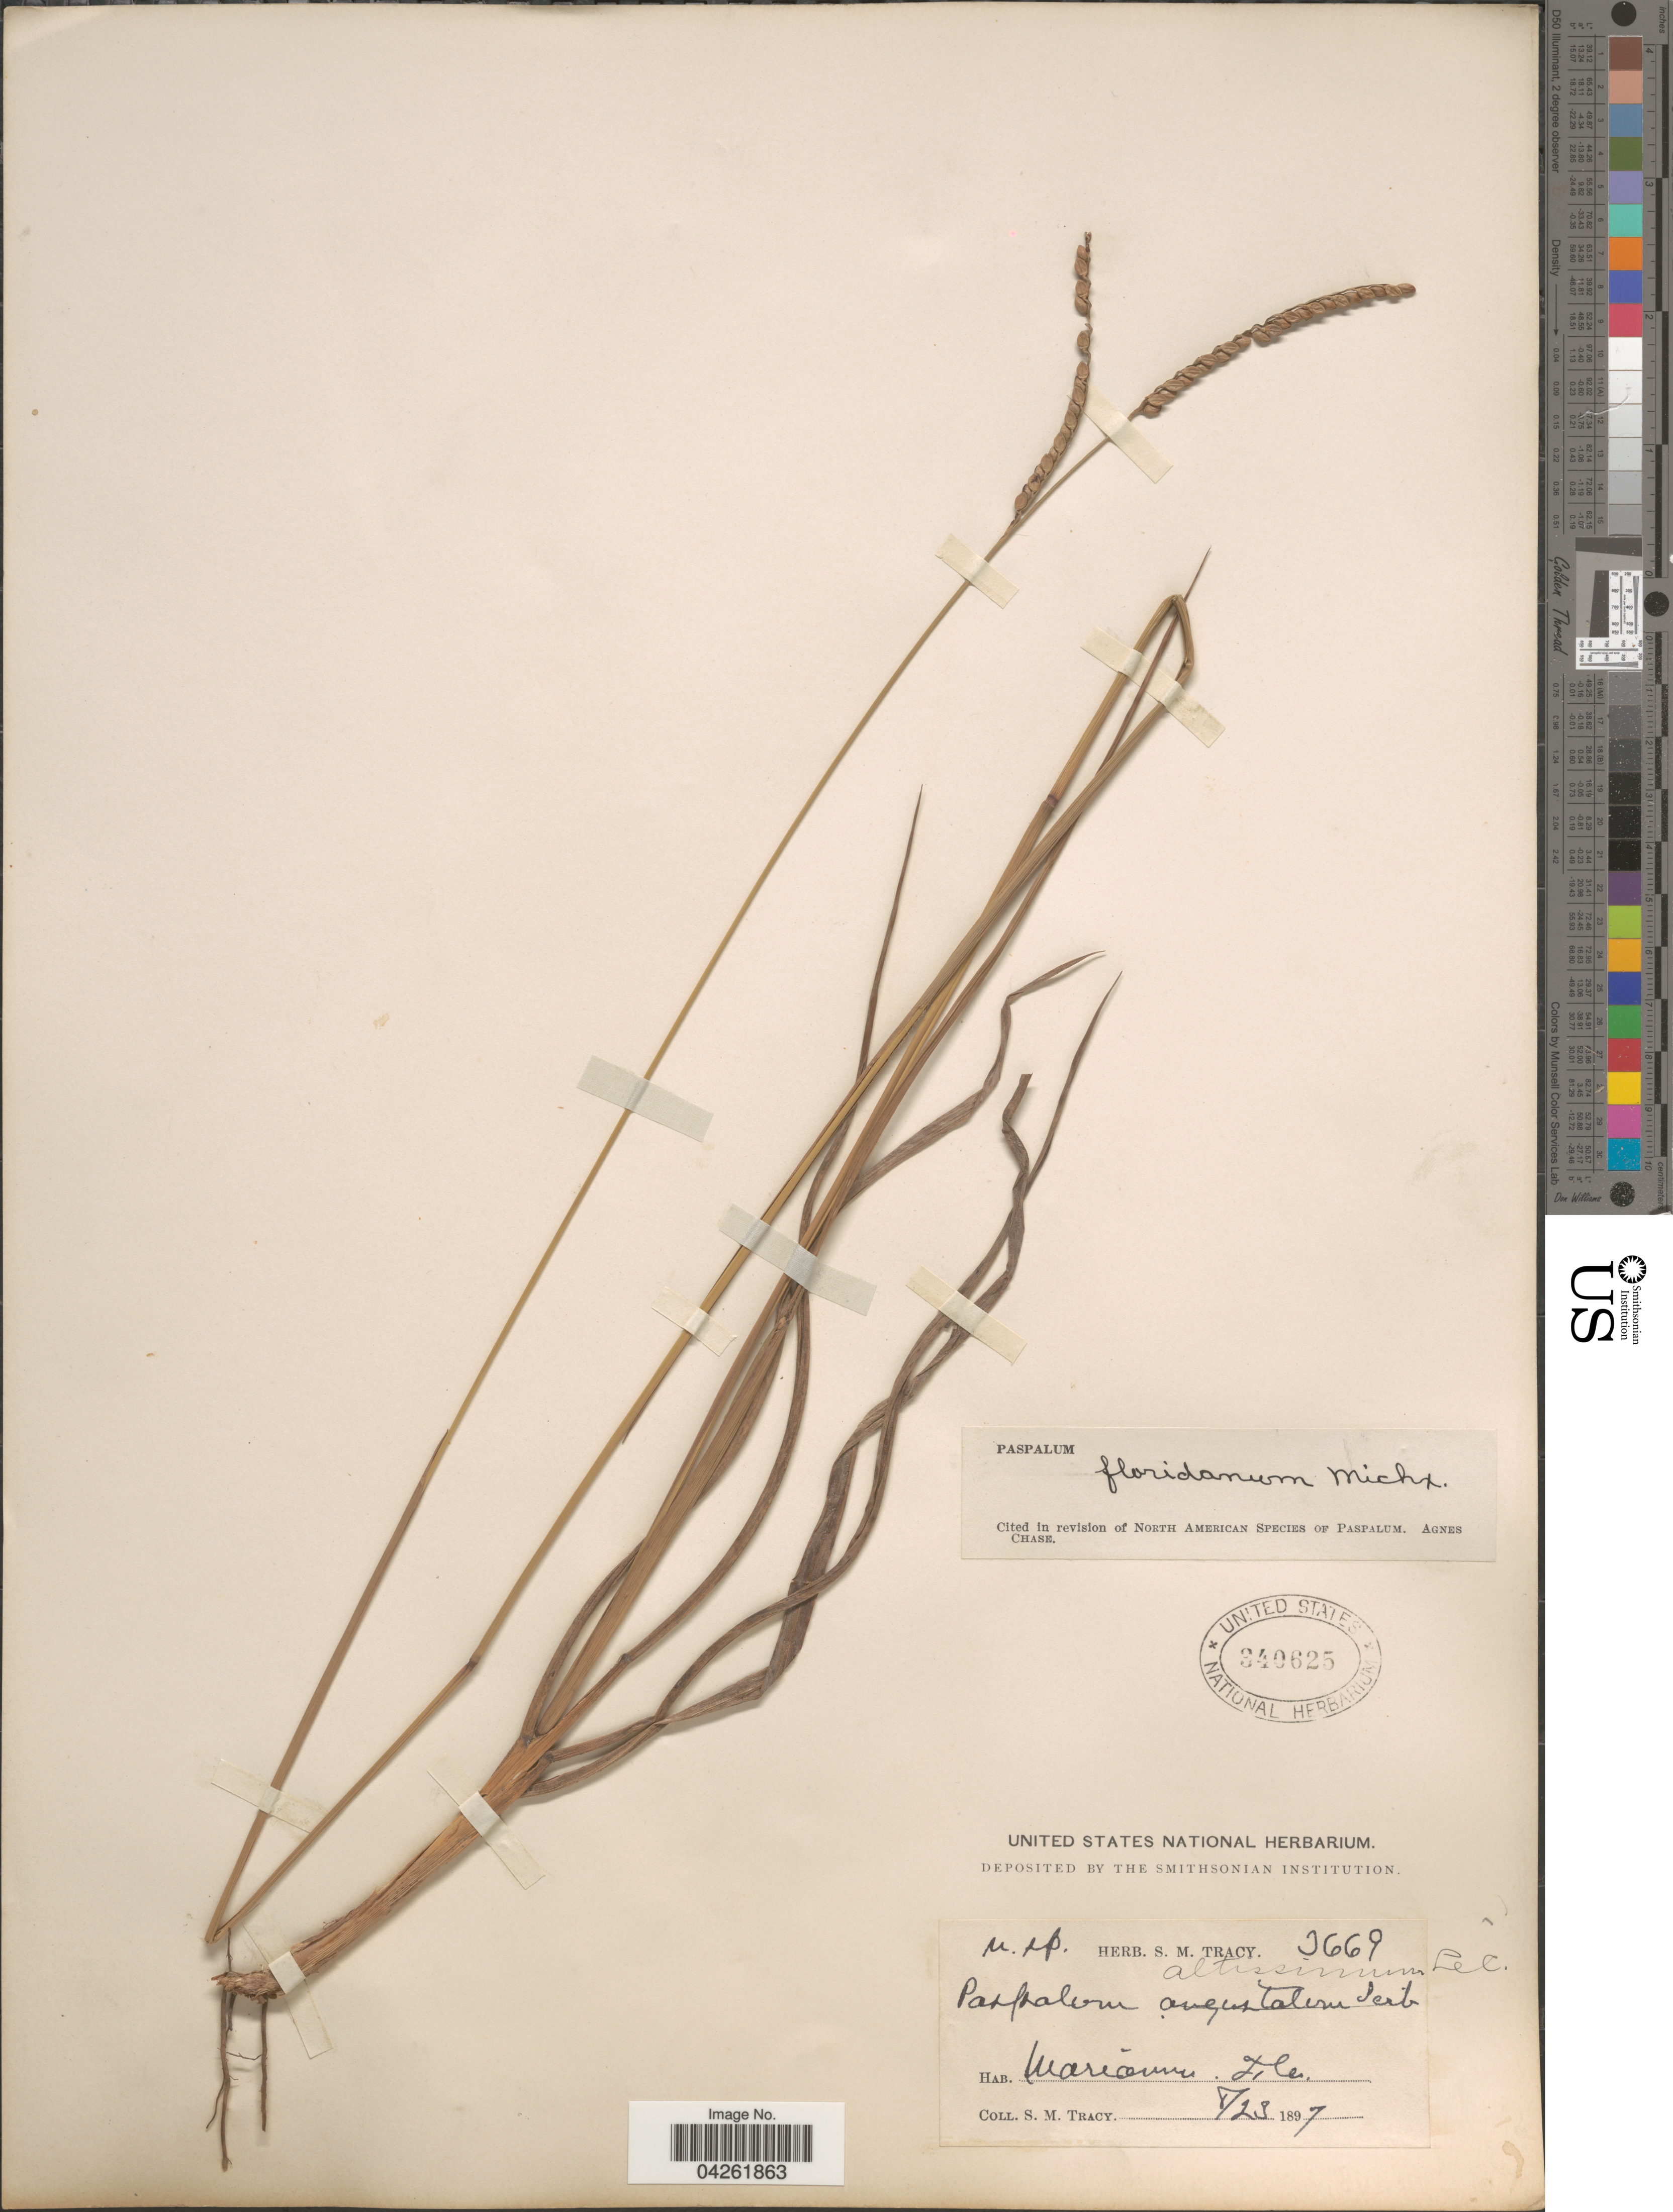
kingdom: Plantae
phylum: Tracheophyta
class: Liliopsida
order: Poales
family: Poaceae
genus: Paspalum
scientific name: Paspalum floridanum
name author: Michx.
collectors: S. M. Tracy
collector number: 3669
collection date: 1897-08-23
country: United States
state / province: Florida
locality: Marianna.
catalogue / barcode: US 340625